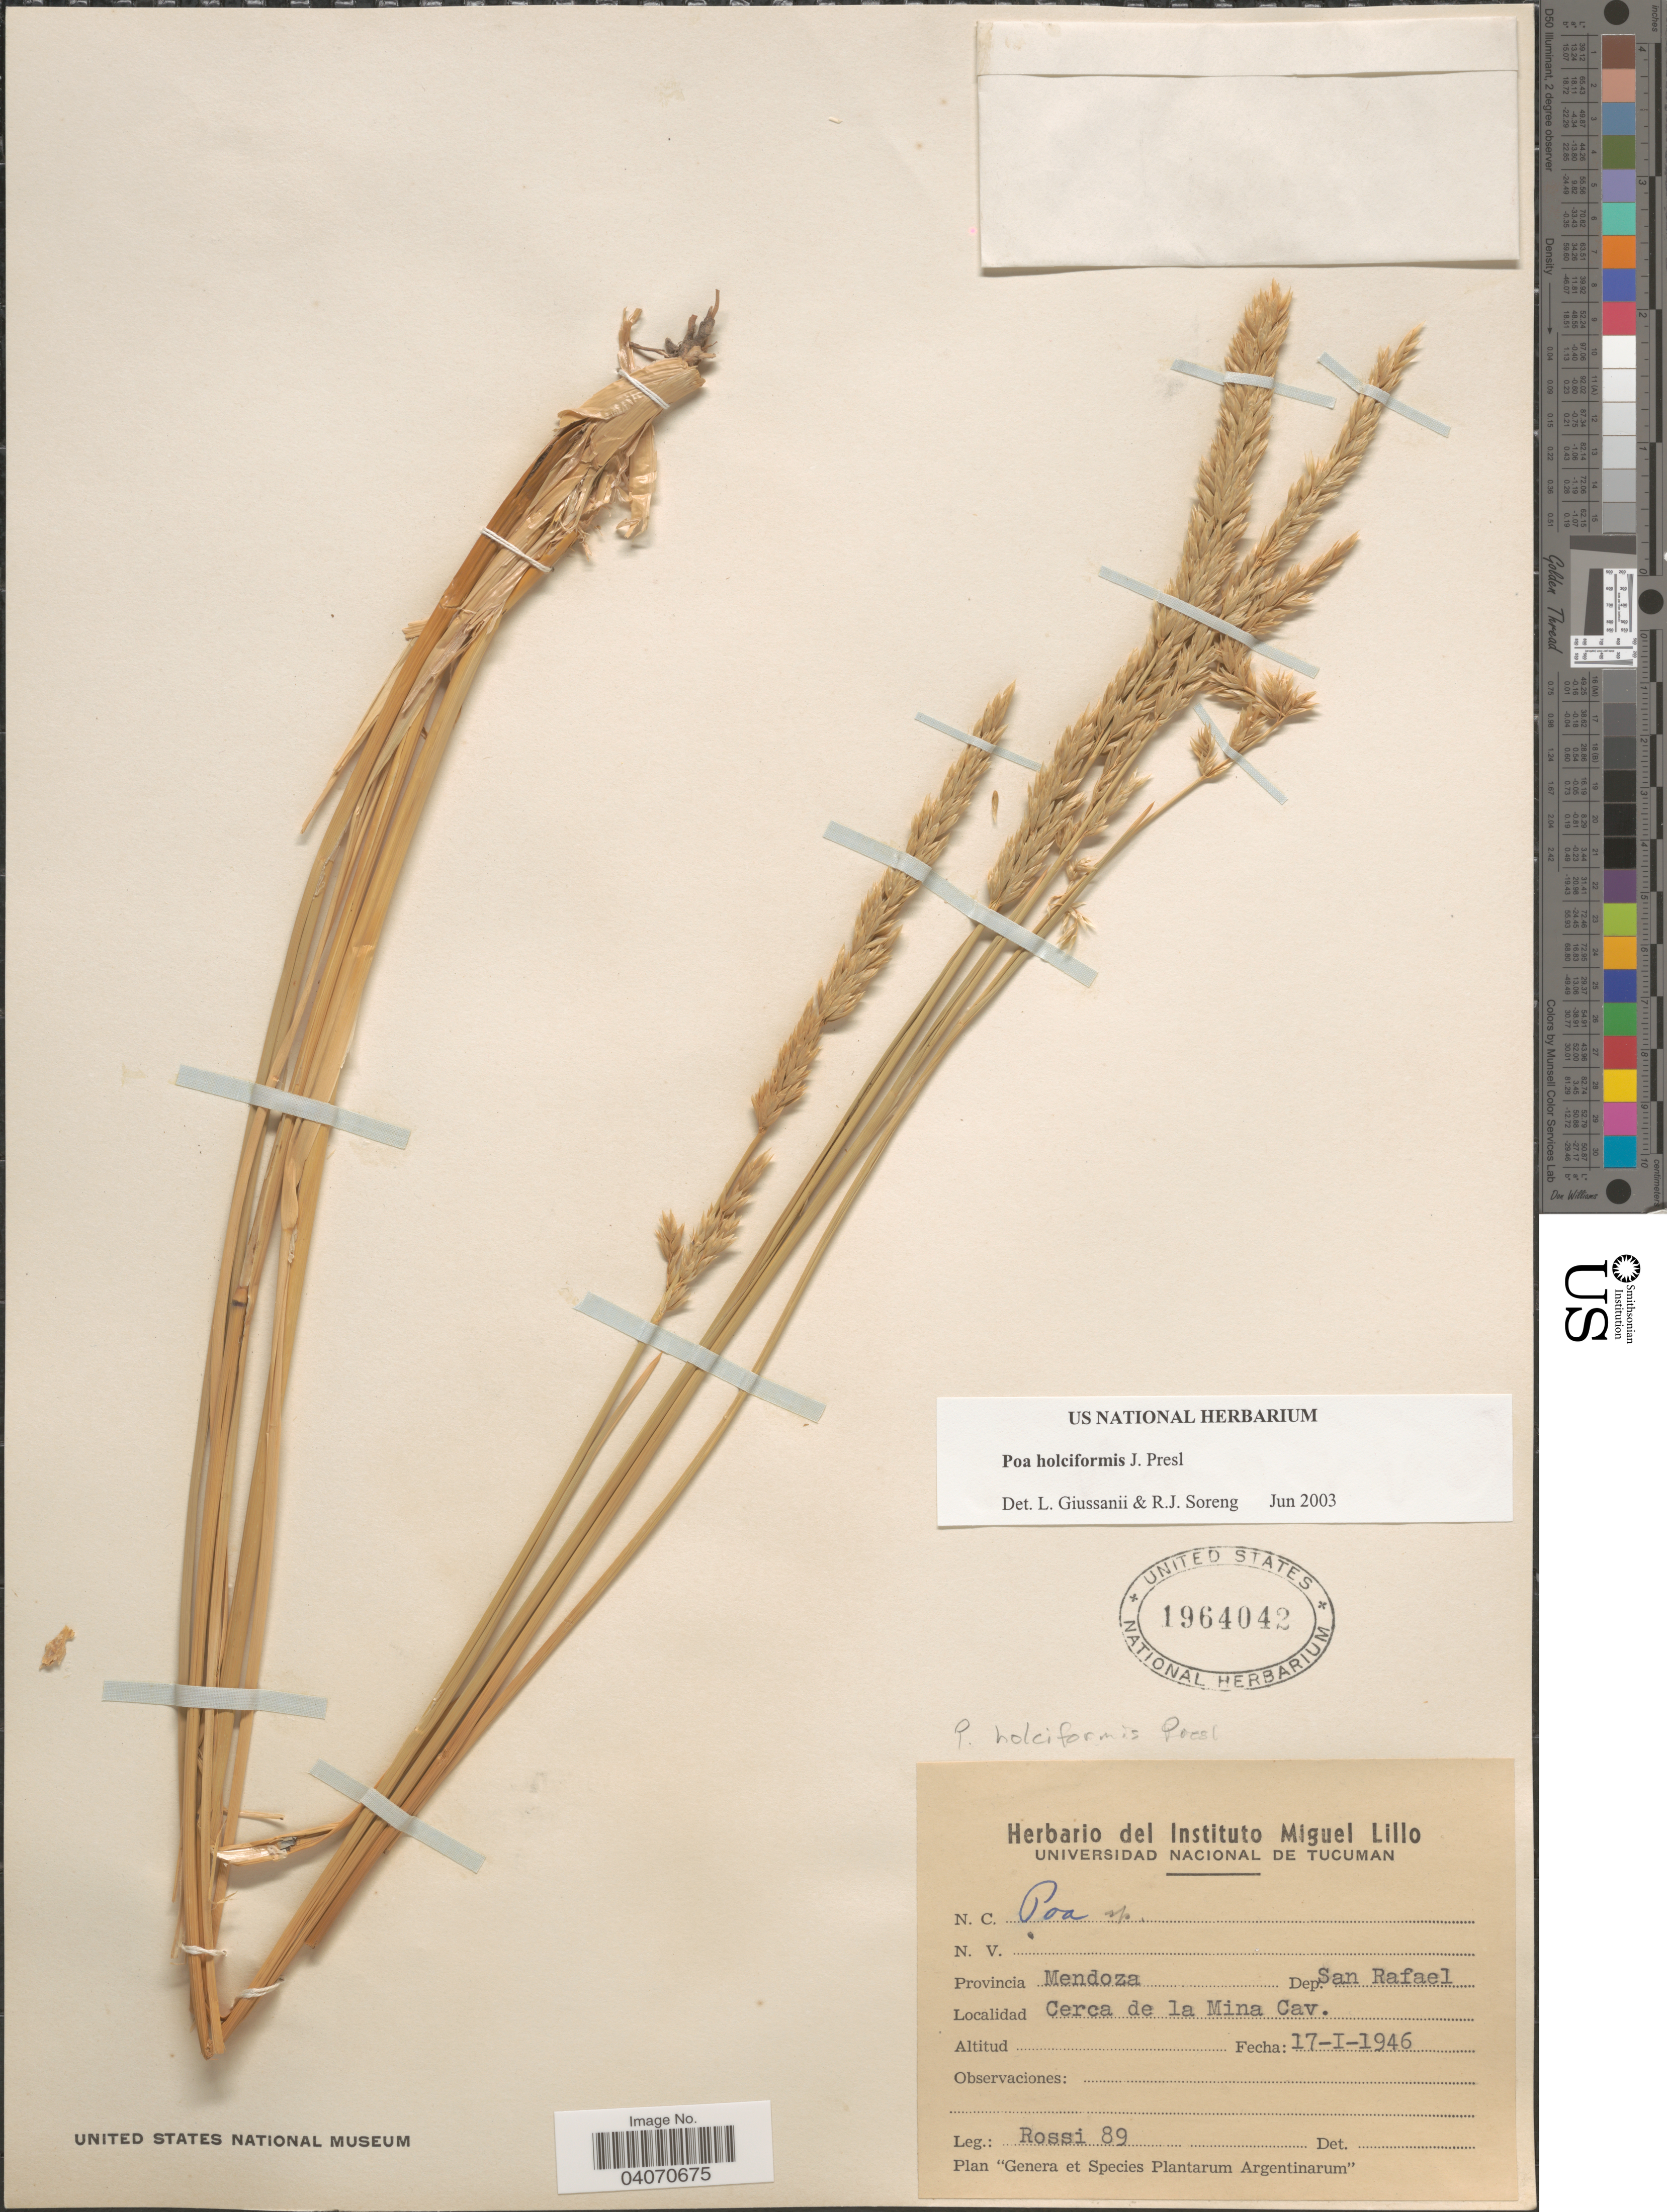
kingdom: Plantae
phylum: Tracheophyta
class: Liliopsida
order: Poales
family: Poaceae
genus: Poa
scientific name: Poa holciformis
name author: J. Presl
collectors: Rossi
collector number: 89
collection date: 1946-01-17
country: Argentina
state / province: Mendoza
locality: Dep. San Rafael. Cerca de la Mina Cav.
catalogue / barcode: US 1964042